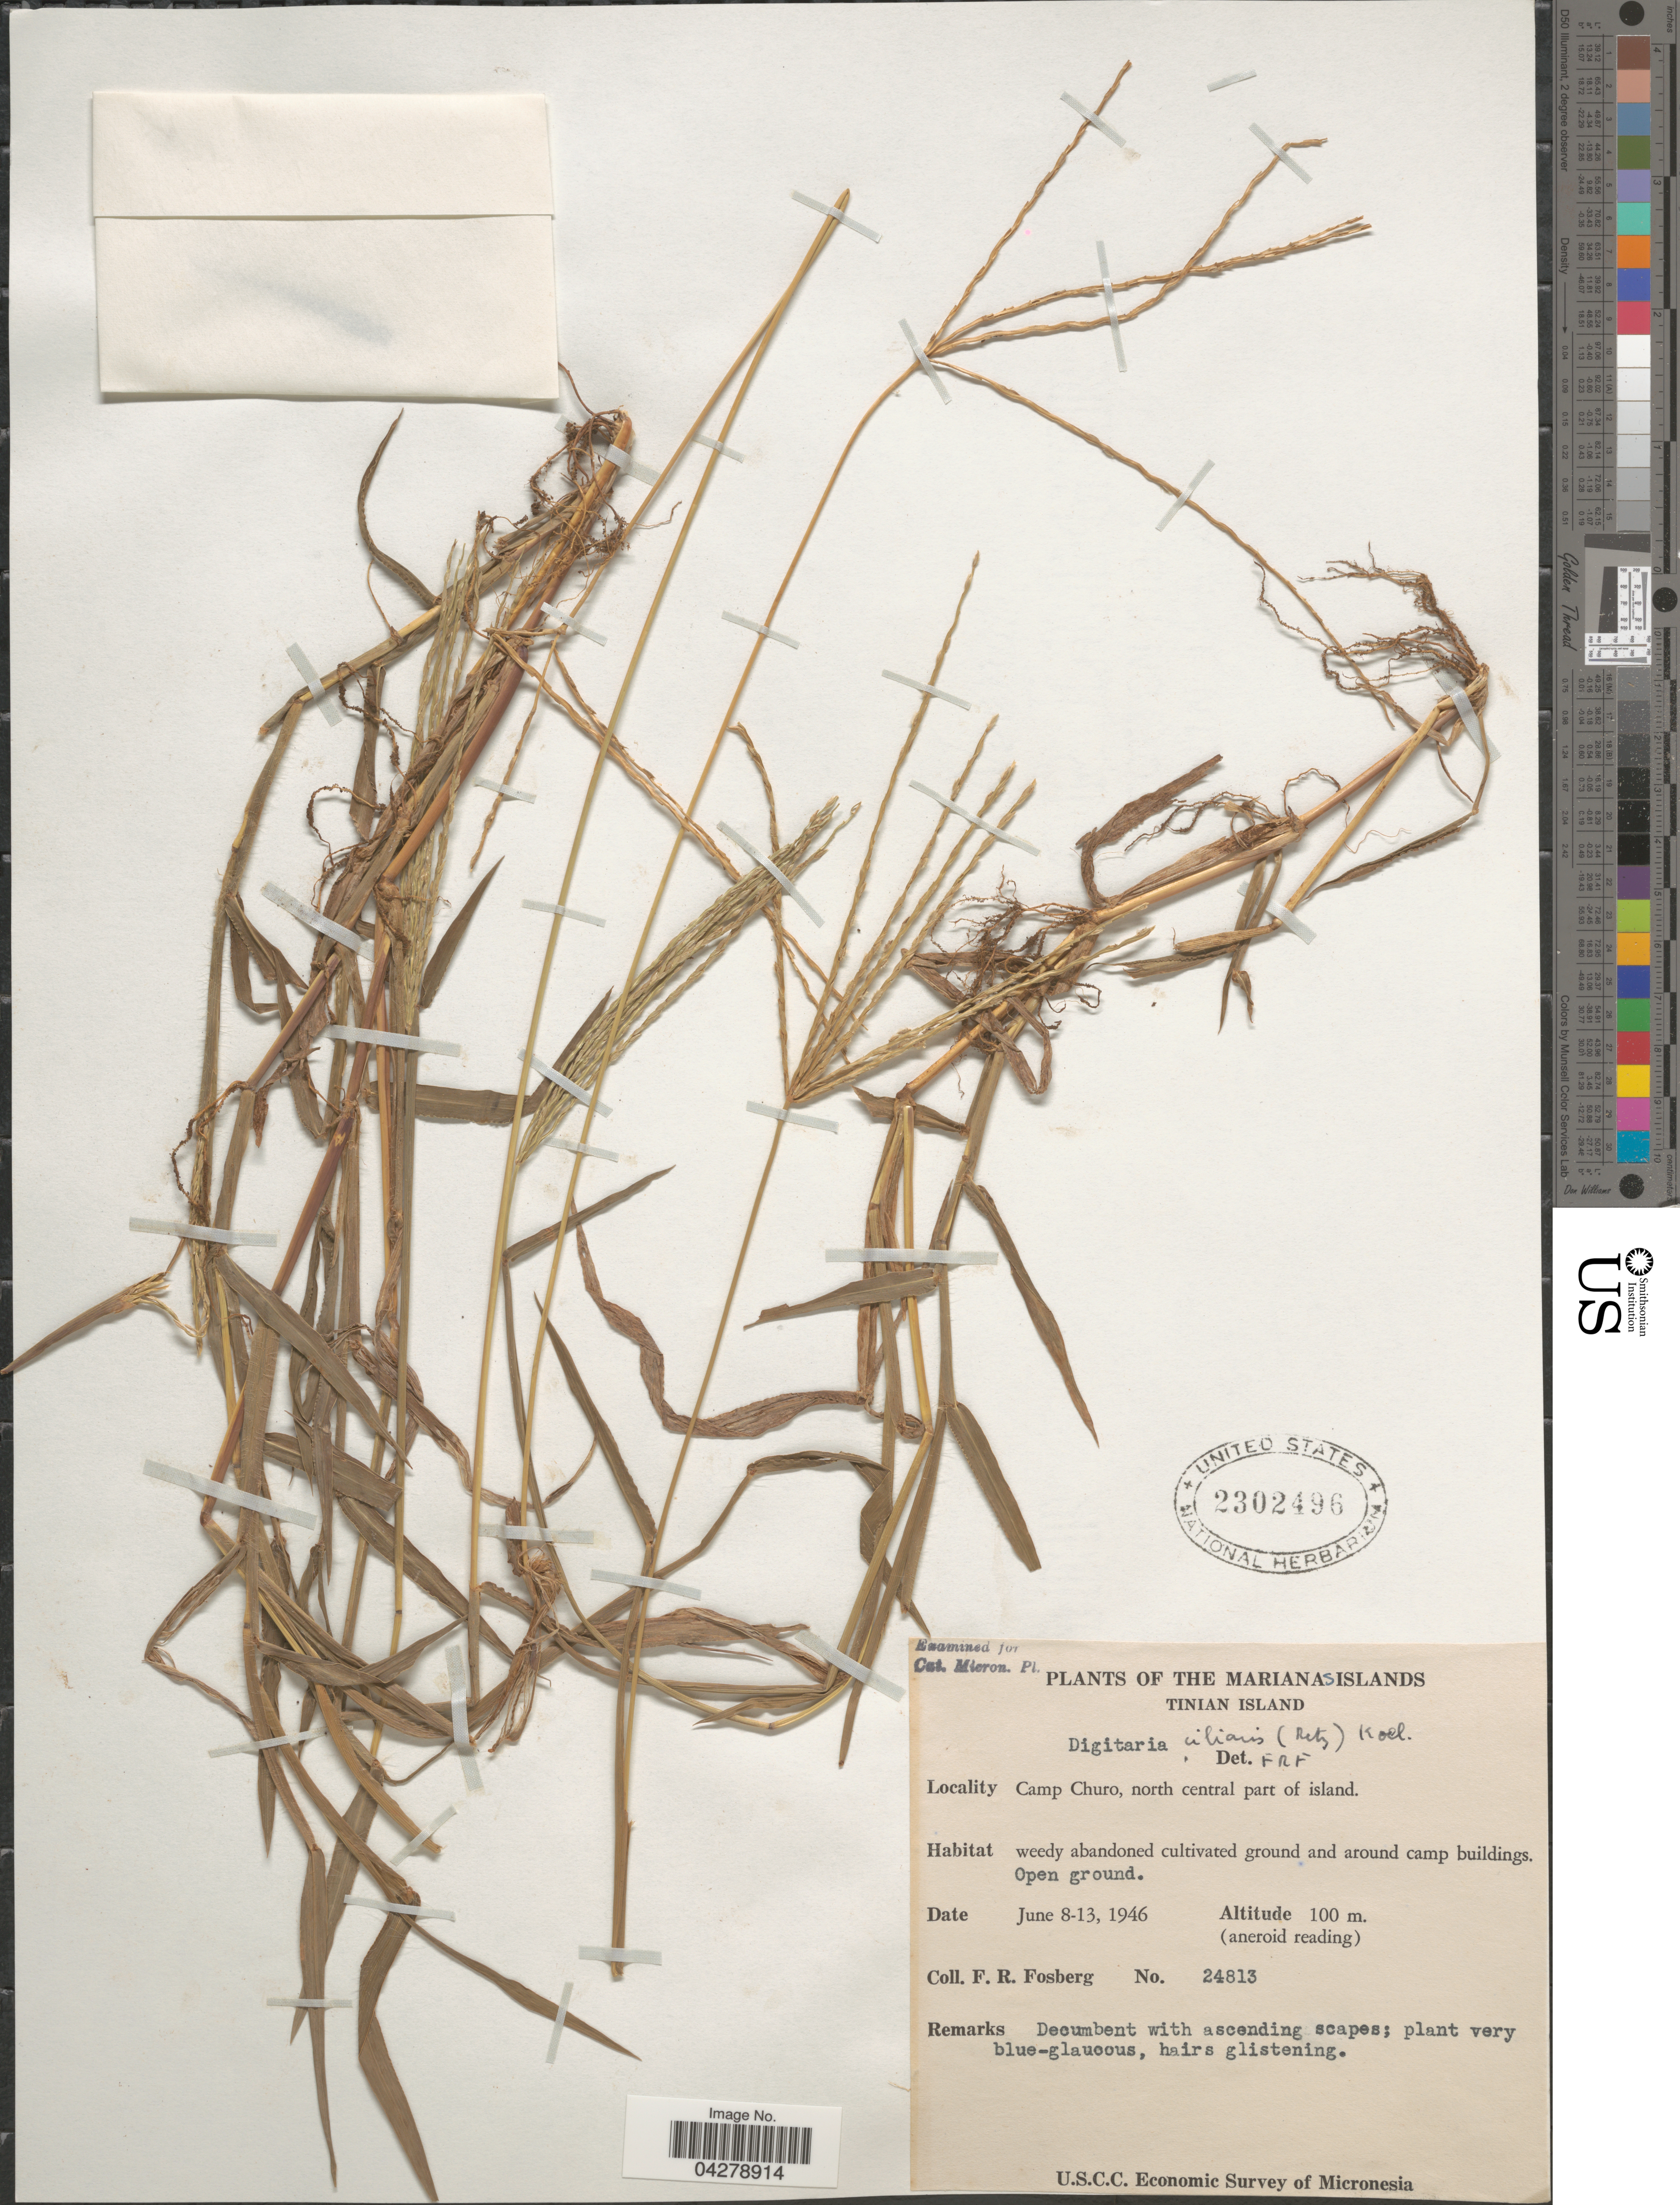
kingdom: Plantae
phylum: Tracheophyta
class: Liliopsida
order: Poales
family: Poaceae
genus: Digitaria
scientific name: Digitaria ciliaris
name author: (Retz.) Koeler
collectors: F. R. Fosberg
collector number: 24813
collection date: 1946-06-08/1946-06-13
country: Northern Mariana Islands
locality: The Marianas Islands. Tinian Island. Camp Churo, north central part of island. Weedy abandoned cultivated ground and around camp buildings. Open ground. U.S.C.C. Economic Survey of Micronesia.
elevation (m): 100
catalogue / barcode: US 2302496